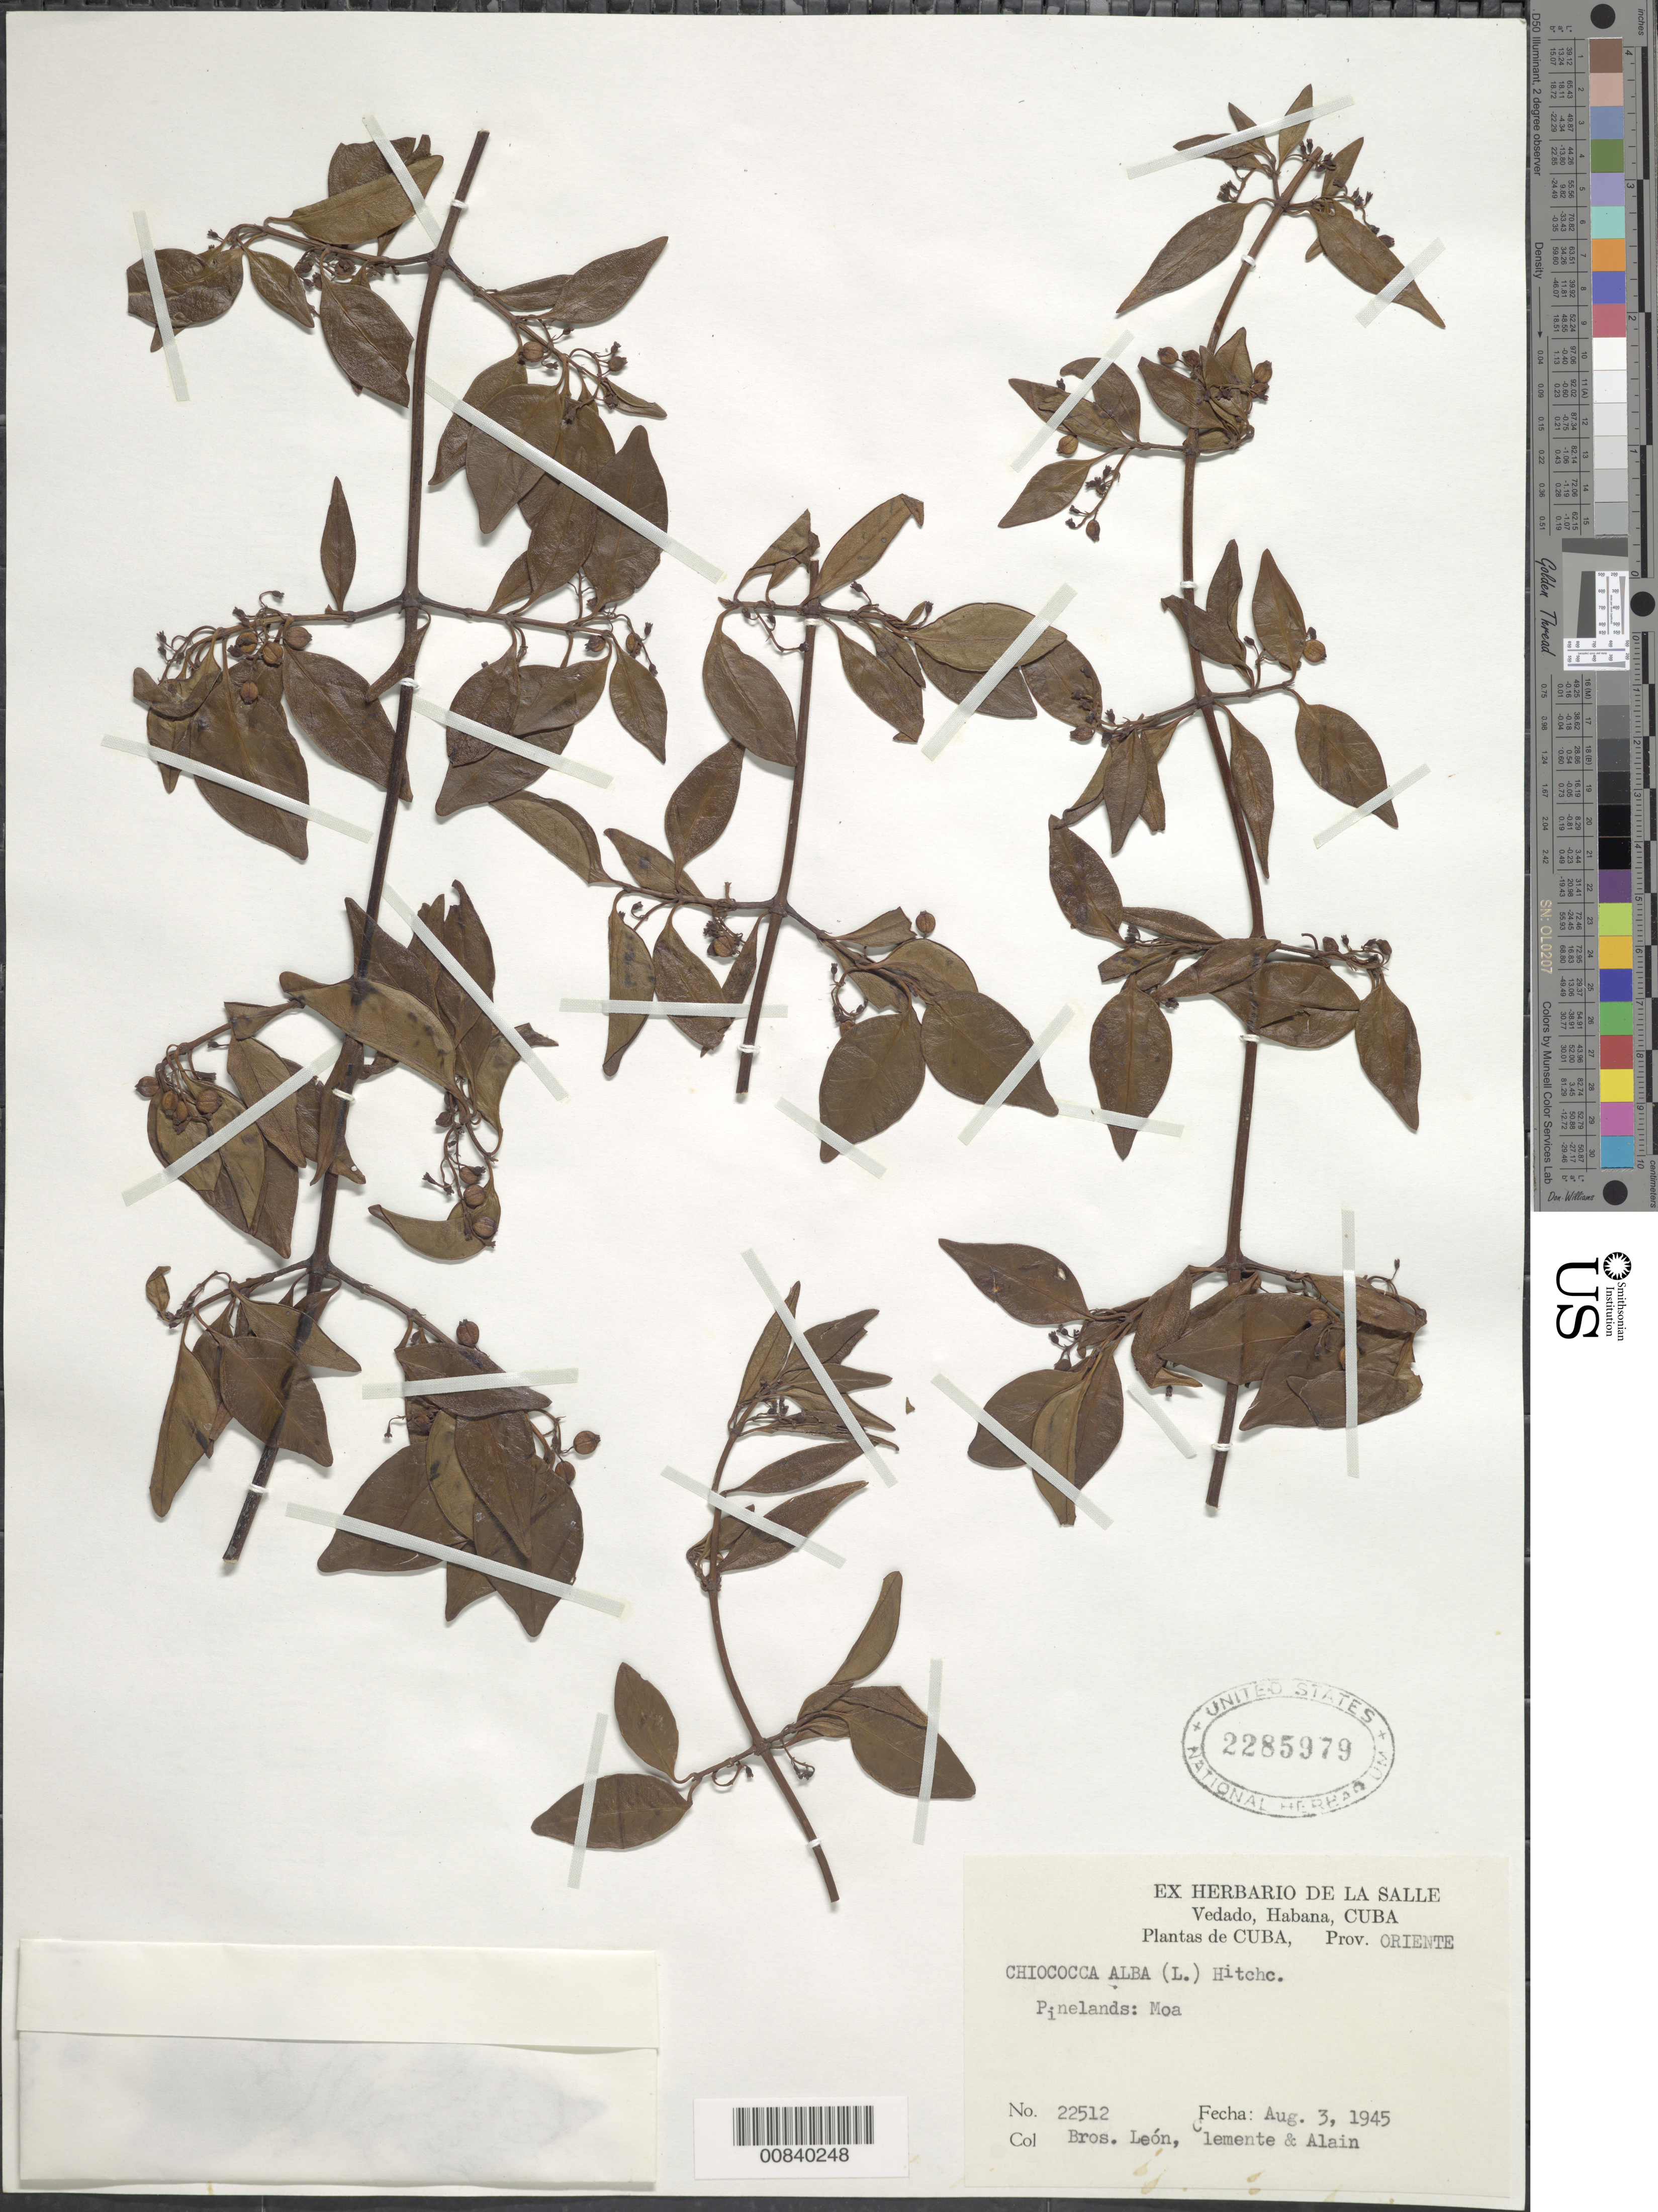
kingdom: Plantae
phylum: Tracheophyta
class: Magnoliopsida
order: Gentianales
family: Rubiaceae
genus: Chiococca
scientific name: Chiococca alba subsp. alba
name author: (L.) Hitchc.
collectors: Bro. León, Bro. Clemente & A. H. Liogier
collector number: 22512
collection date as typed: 03 Aug 1945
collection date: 1945-08-03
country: Cuba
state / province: Oriente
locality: Moa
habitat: Pinelands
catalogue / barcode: US 2285979